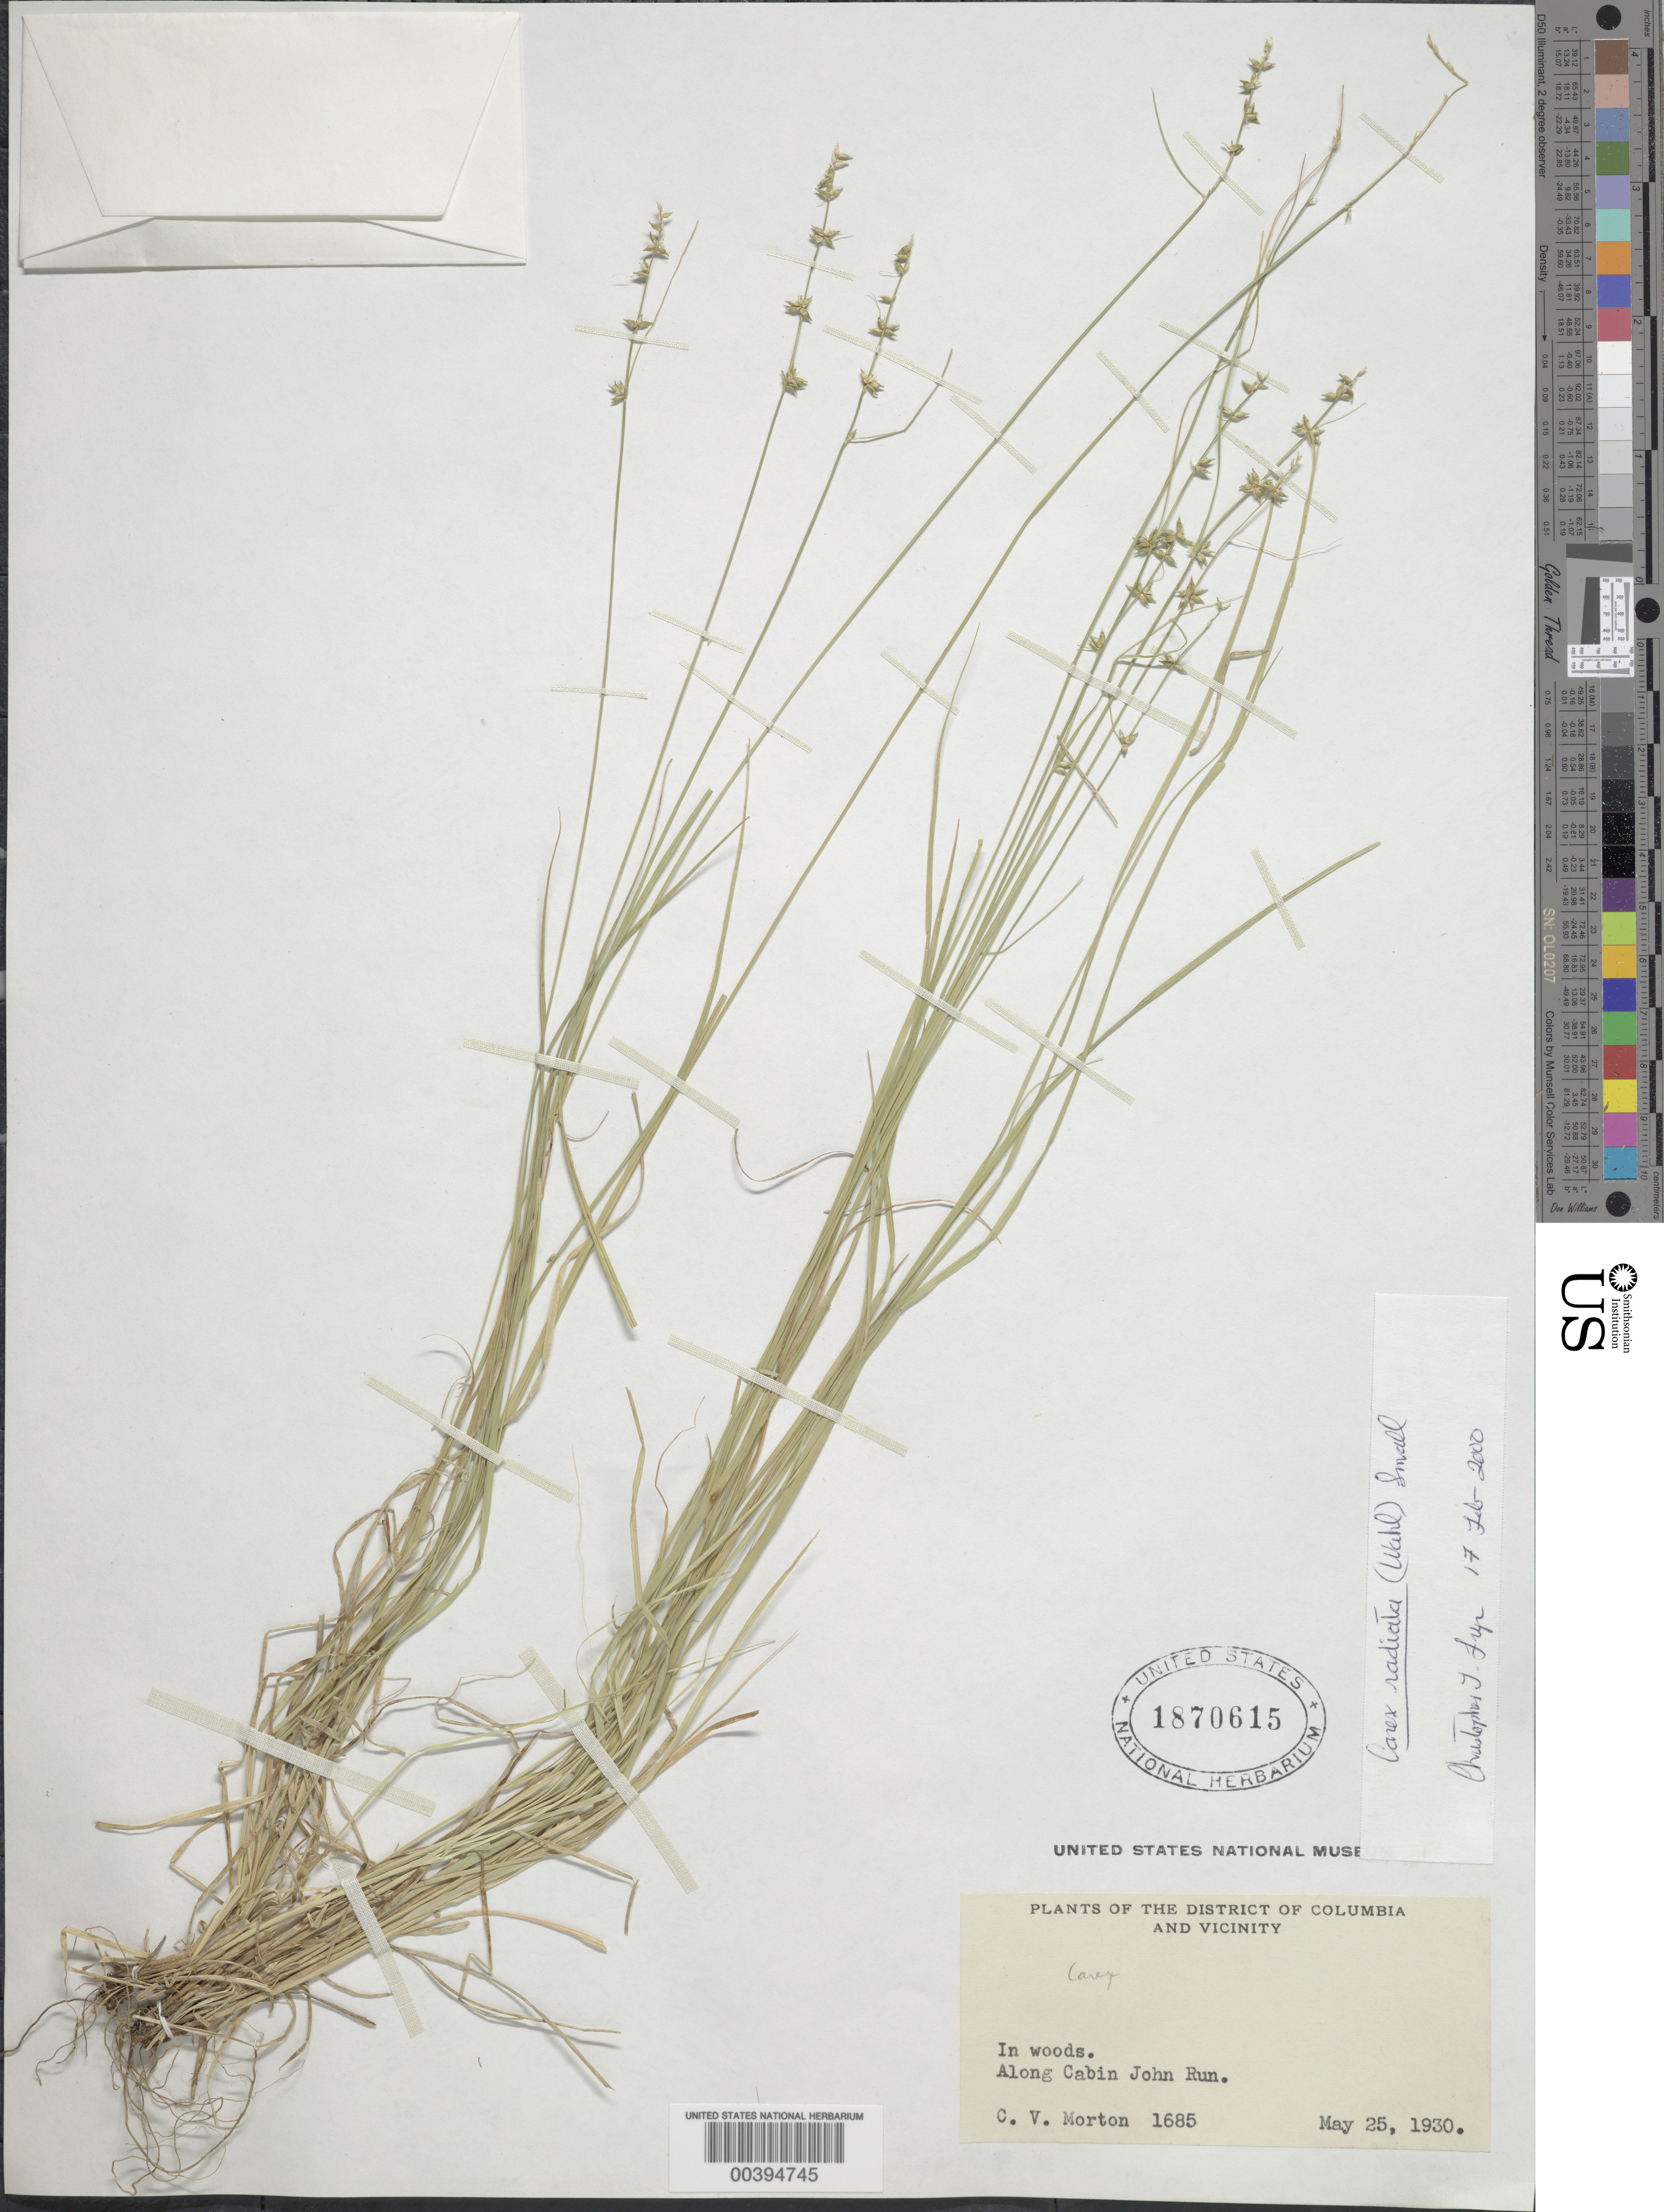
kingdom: Plantae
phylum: Tracheophyta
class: Liliopsida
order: Poales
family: Cyperaceae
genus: Carex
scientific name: Carex radiata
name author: (Wahlenb.) Small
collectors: C. V. Morton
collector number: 1685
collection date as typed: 25 May 1930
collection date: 1930-05-25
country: United States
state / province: Maryland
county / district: Montgomery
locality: Cabin John Run C. & O. Canal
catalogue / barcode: US 1870615